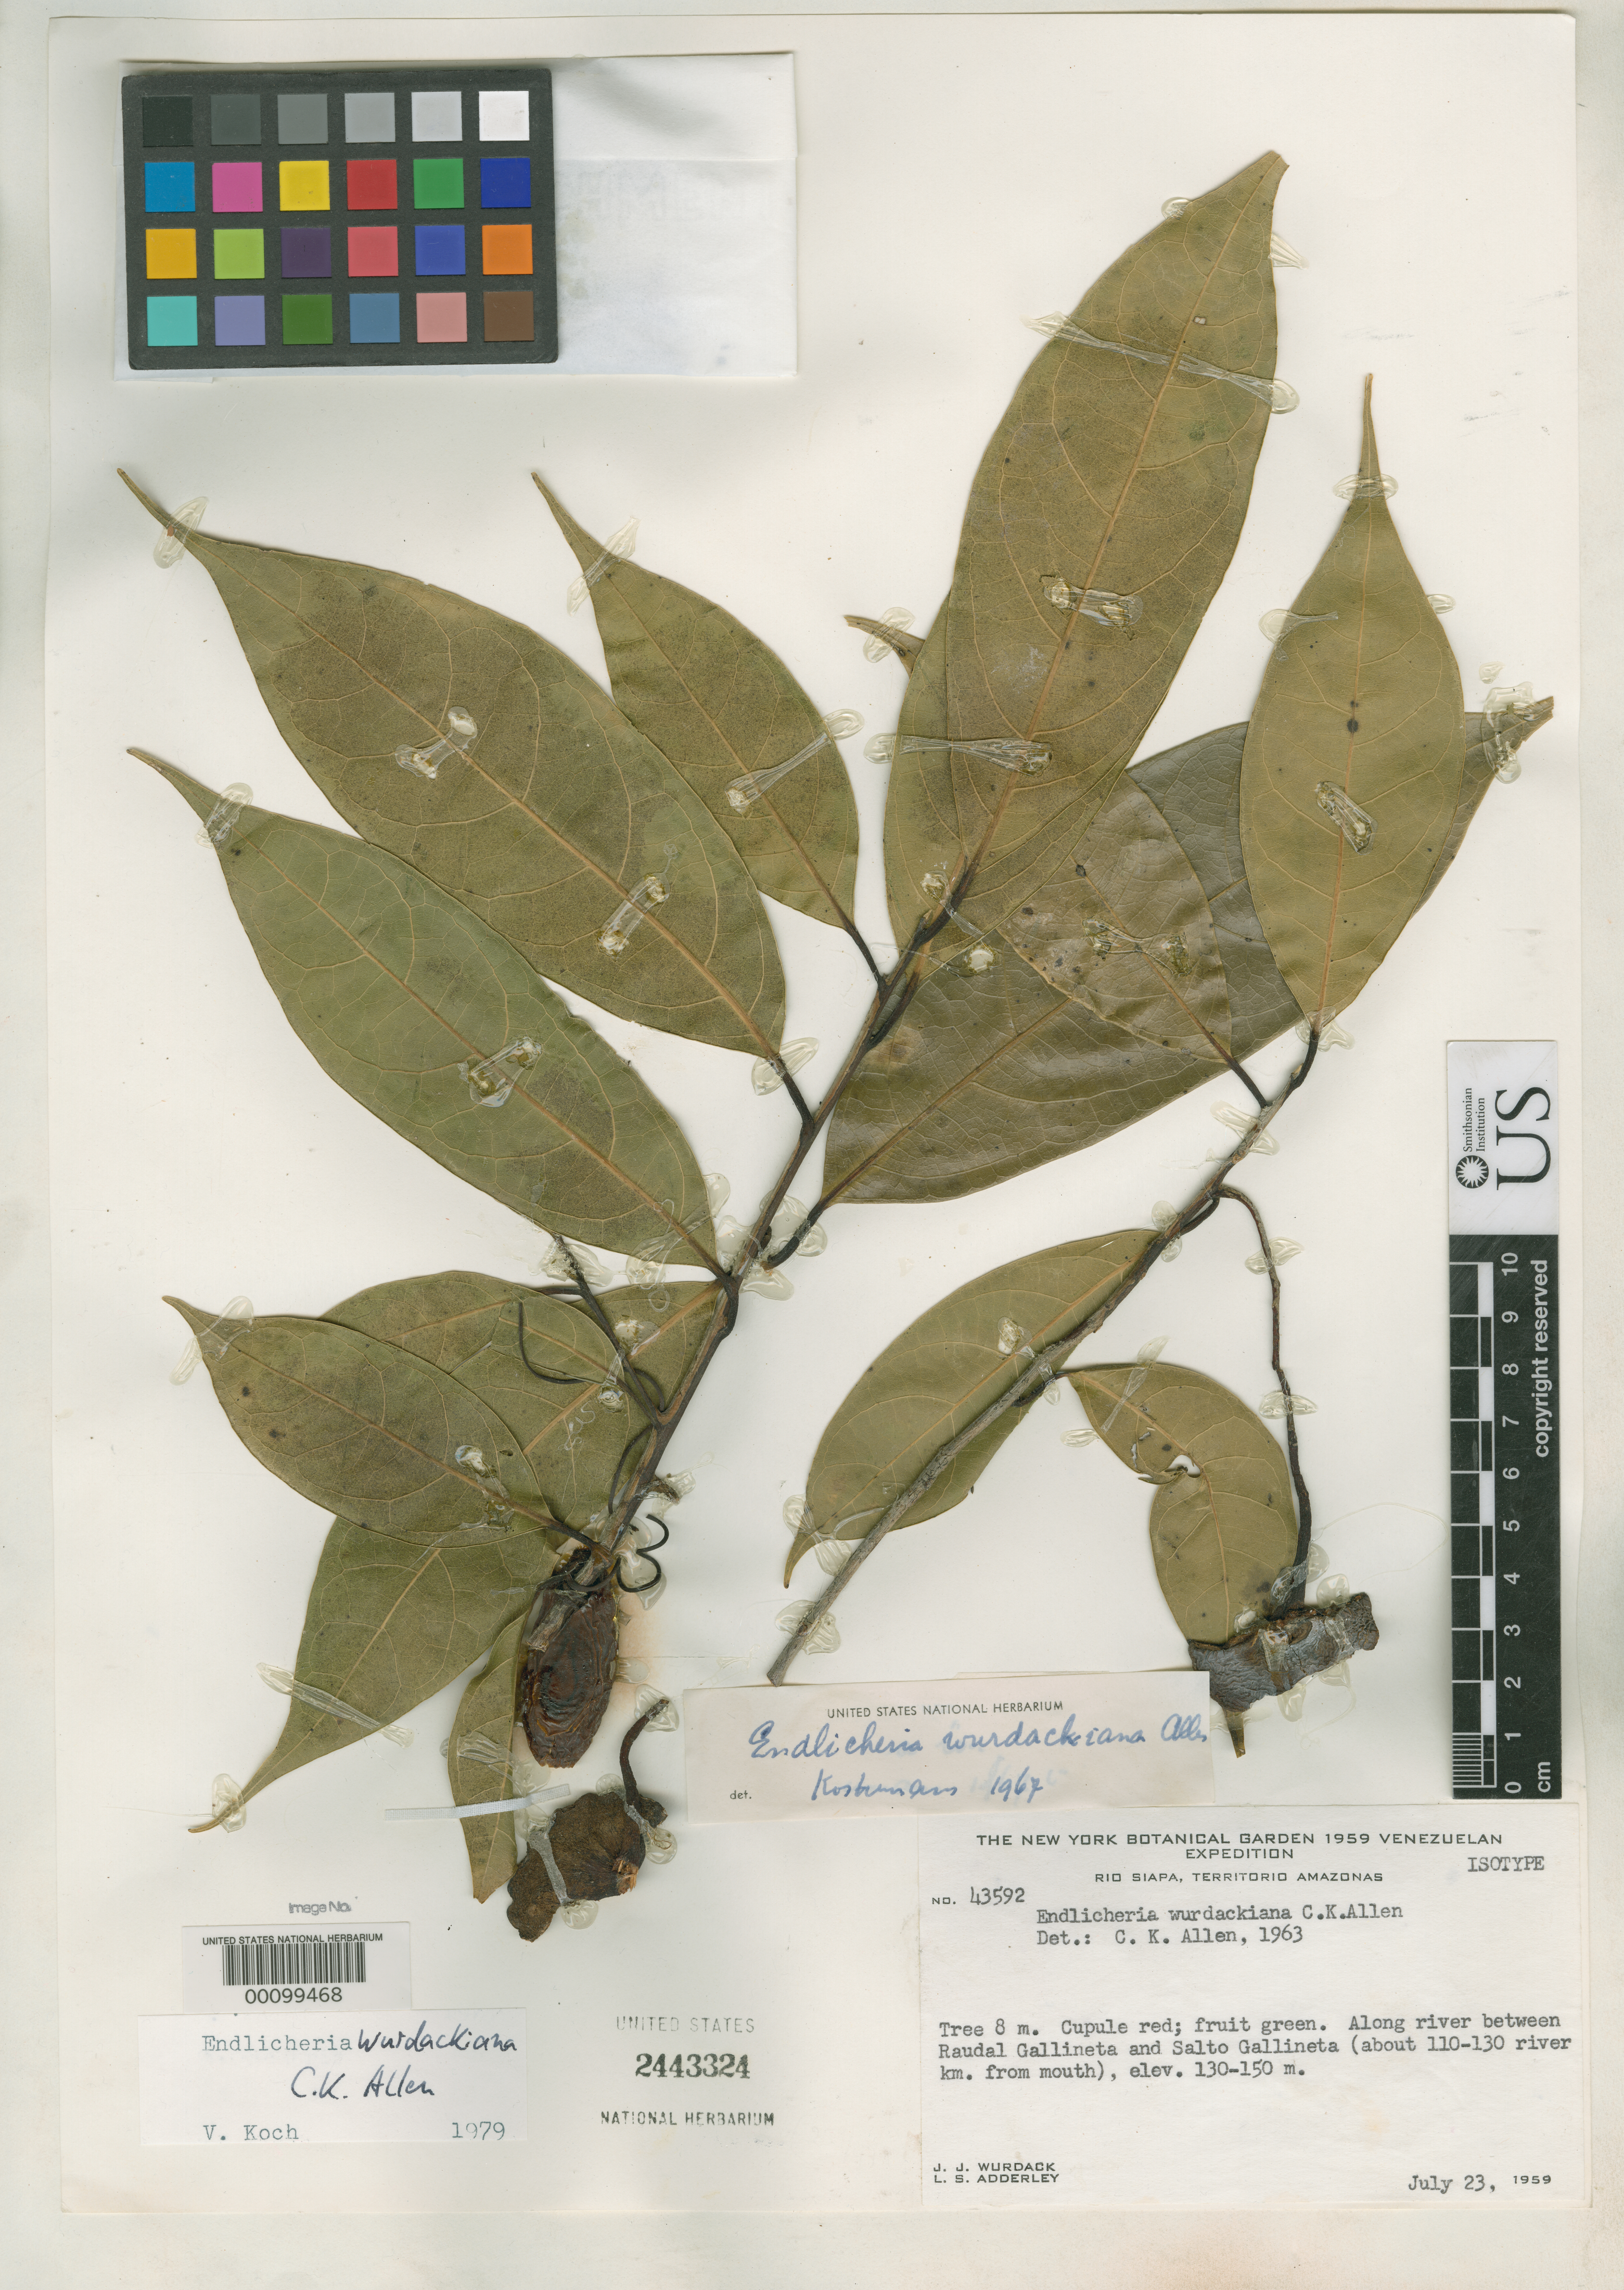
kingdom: Plantae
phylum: Tracheophyta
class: Magnoliopsida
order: Laurales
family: Lauraceae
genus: Endlicheria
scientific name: Endlicheria wurdackiana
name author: C.K. Allen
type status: Isotype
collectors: J. J. Wurdack & L. S. Adderley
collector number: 43592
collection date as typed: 23 Jul 1959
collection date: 1959-07-23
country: Venezuela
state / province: Amazonas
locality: Rio Siapa.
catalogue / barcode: US 2443324